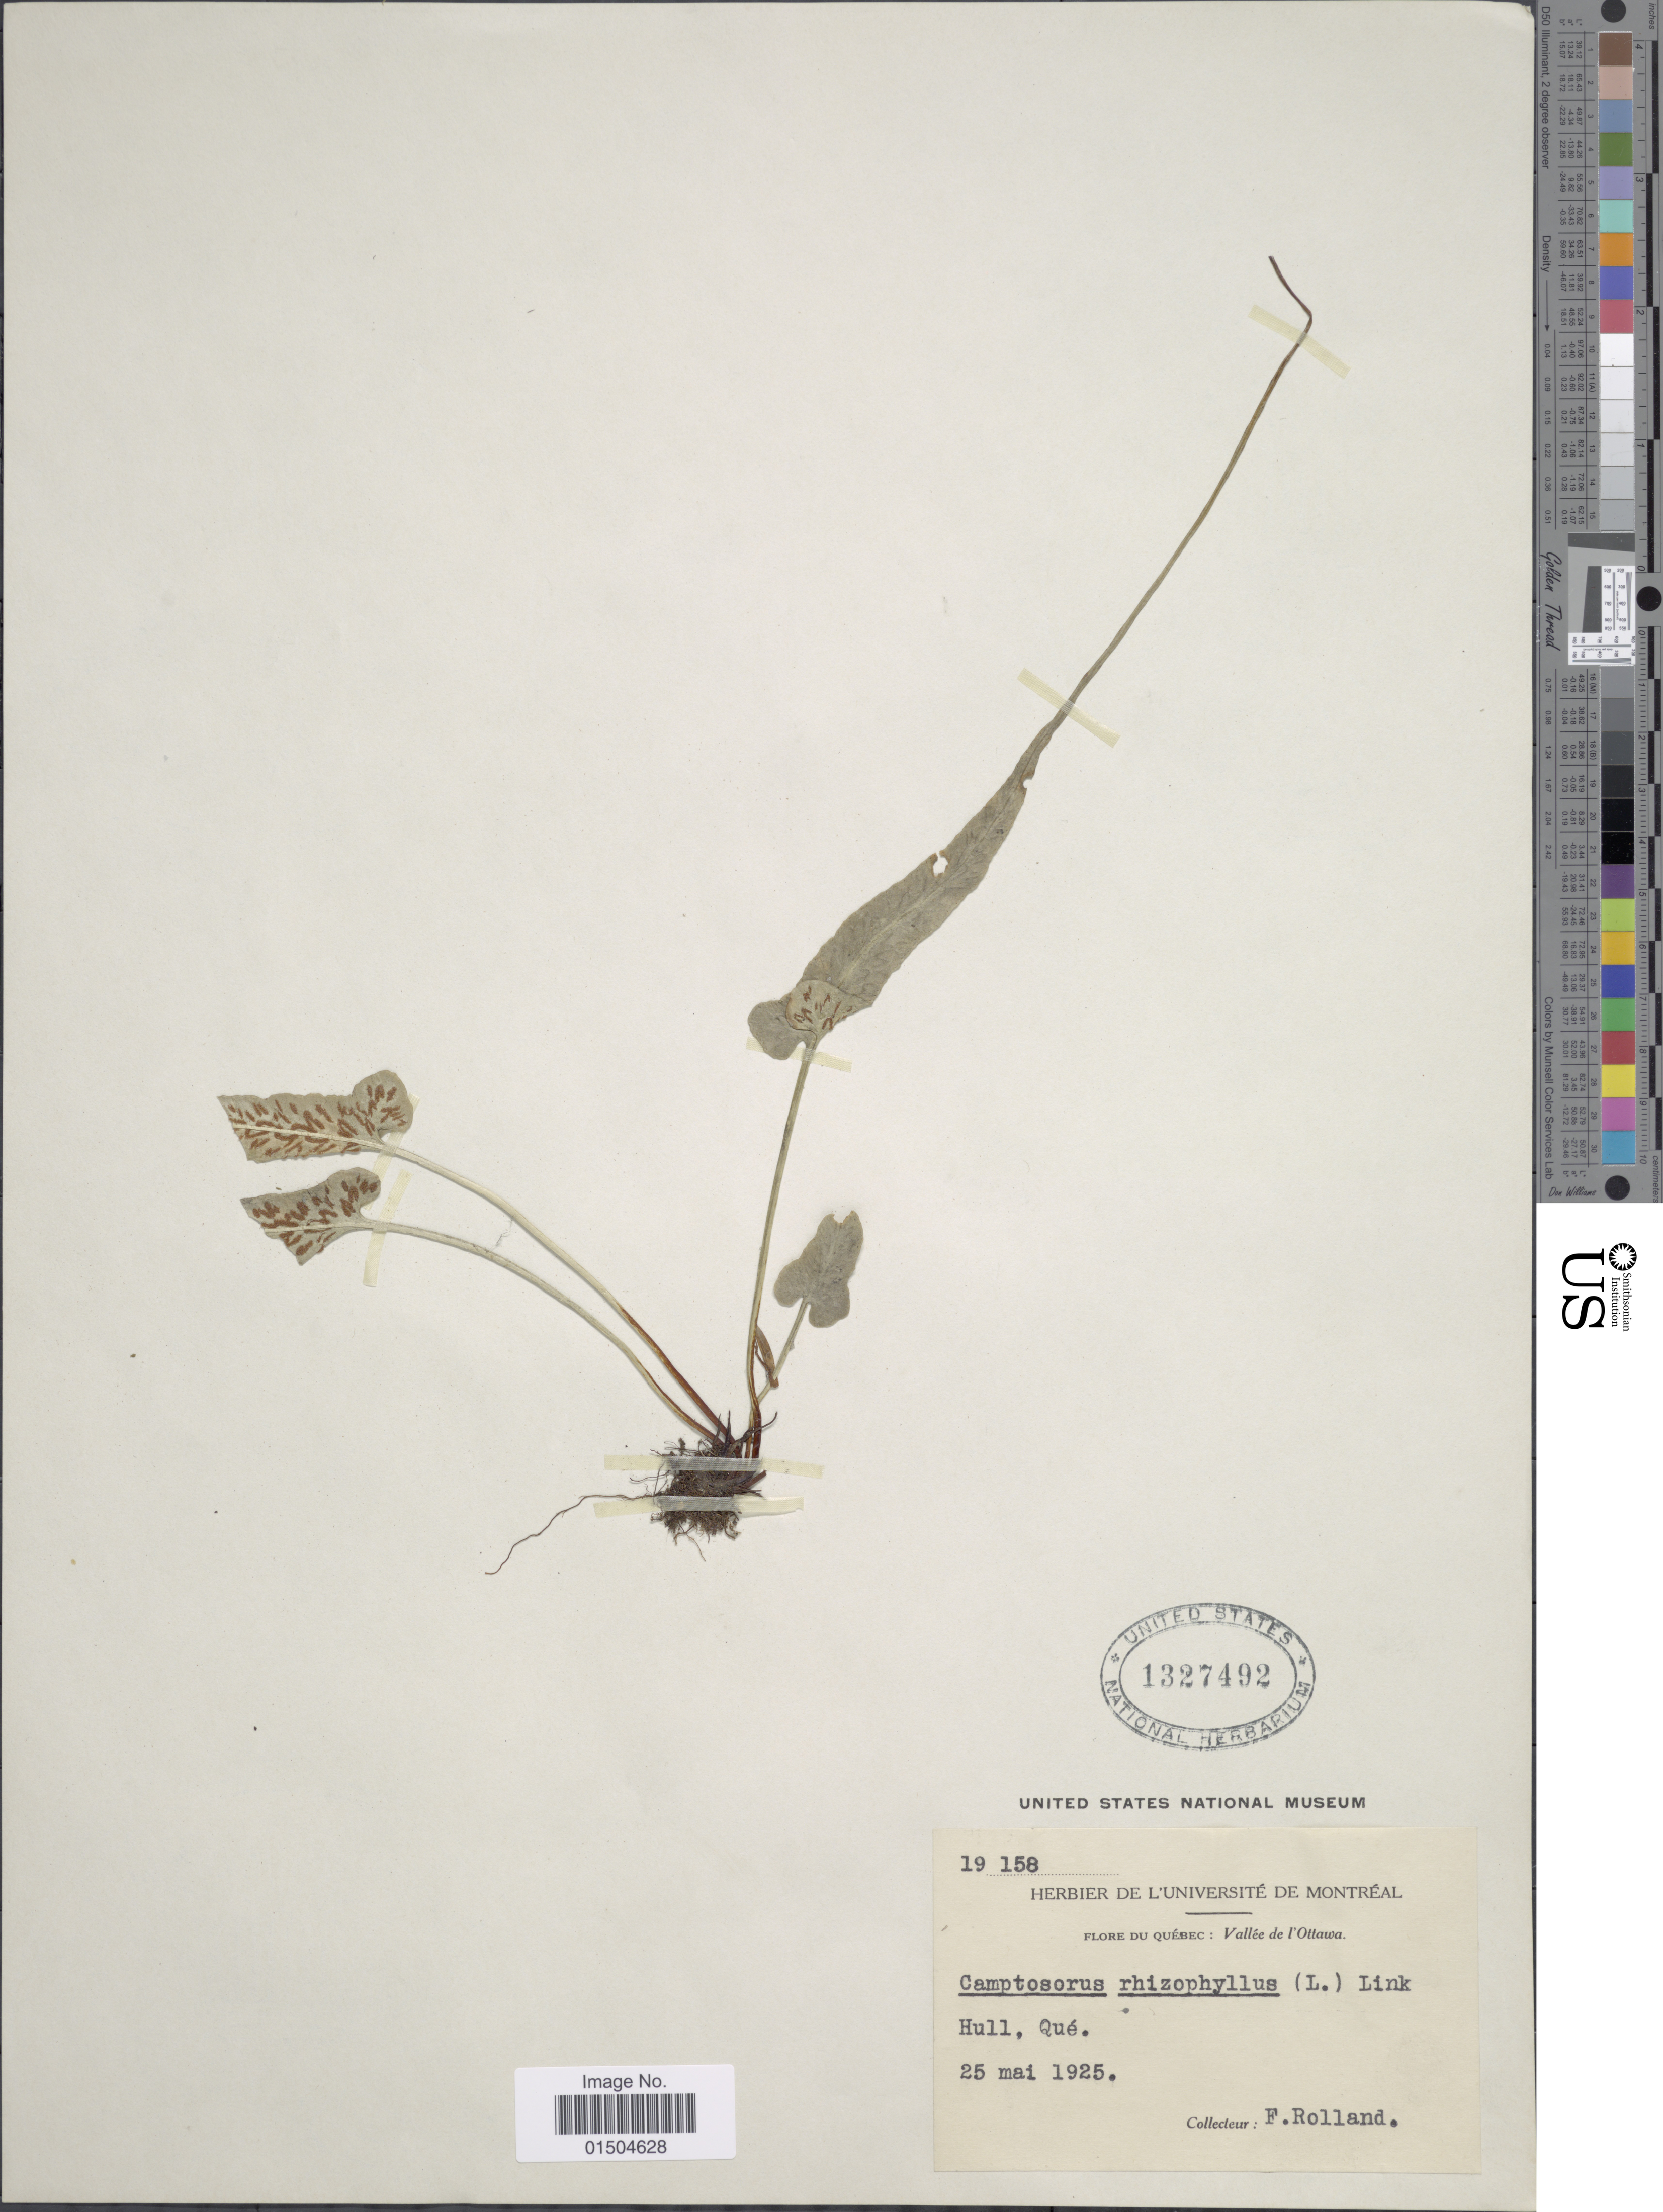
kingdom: Plantae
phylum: Tracheophyta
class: Polypodiopsida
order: Polypodiales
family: Aspleniaceae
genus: Asplenium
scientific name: Asplenium rhizophyllum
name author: L.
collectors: F. Rolland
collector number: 19158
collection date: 1925-05-25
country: Canada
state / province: Quebec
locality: Vallée de l'Ottawa. Hull.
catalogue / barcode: US 1327492